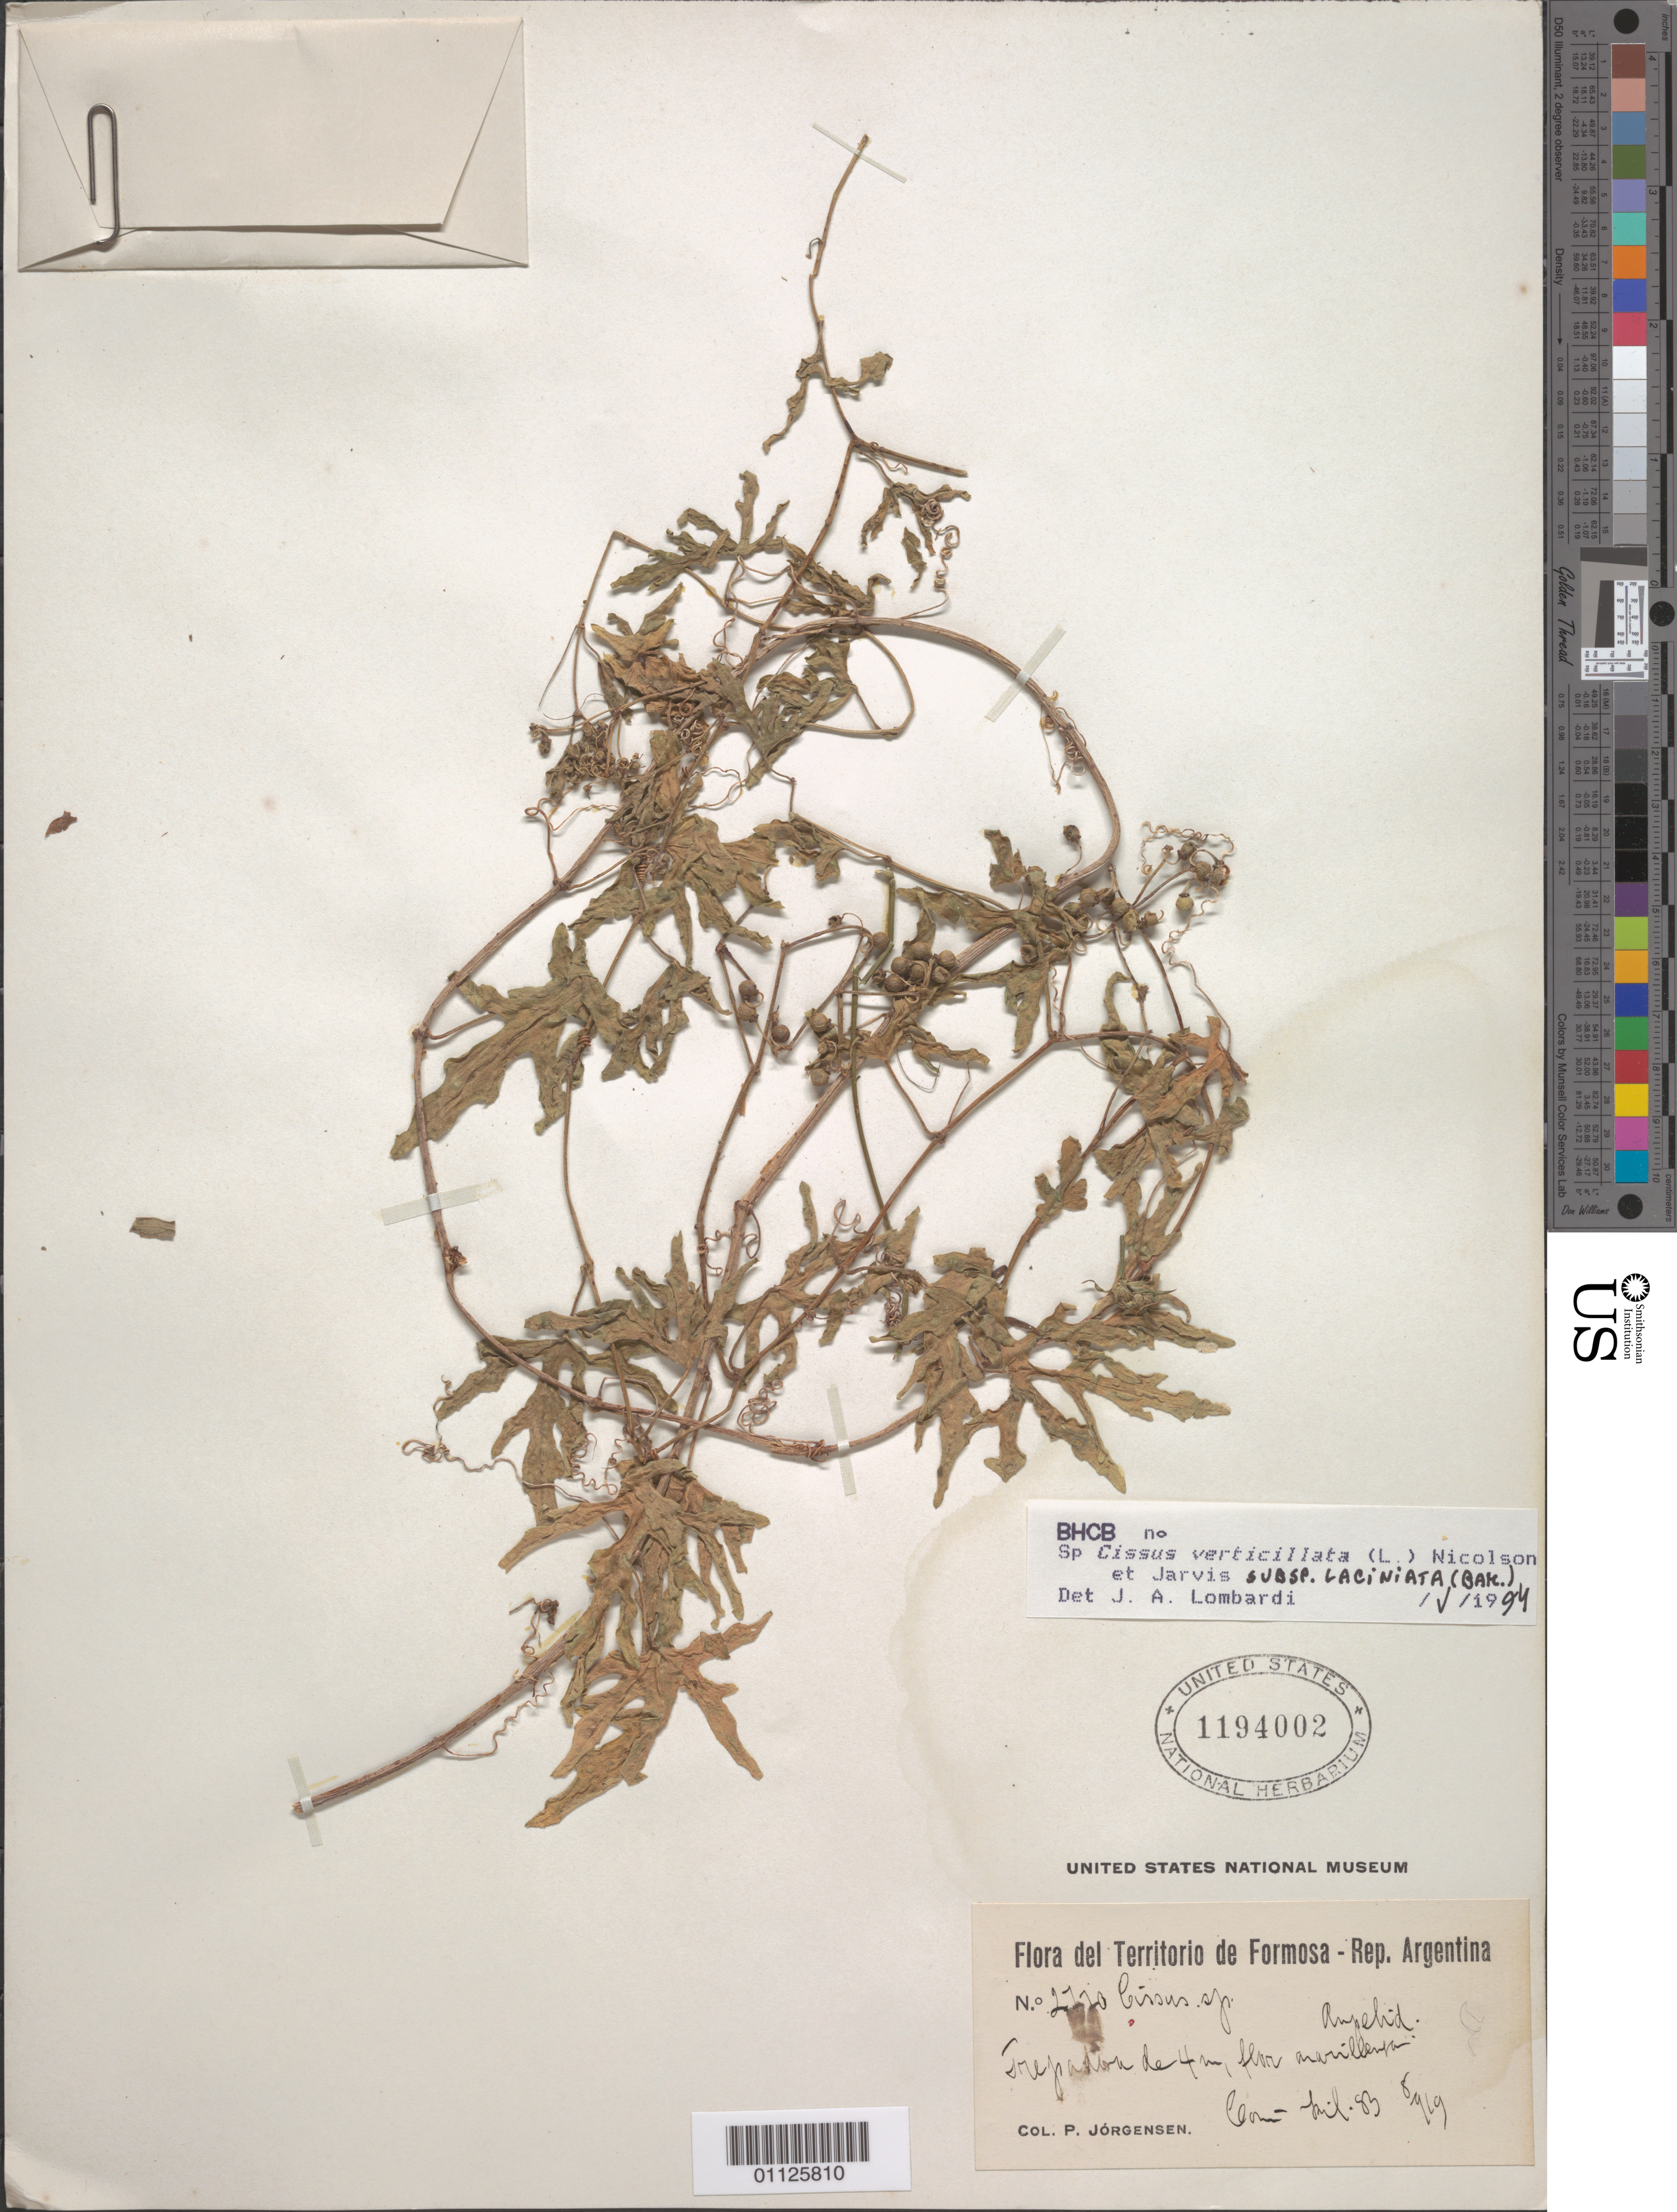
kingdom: Plantae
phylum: Tracheophyta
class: Magnoliopsida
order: Vitales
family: Vitaceae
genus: Cissus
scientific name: Cissus verticillata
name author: (L.) Nicolson & C.E. Jarvis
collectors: P. Jurgensen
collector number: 2770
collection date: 1883-07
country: Argentina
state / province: Formosa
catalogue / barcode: US 1194002